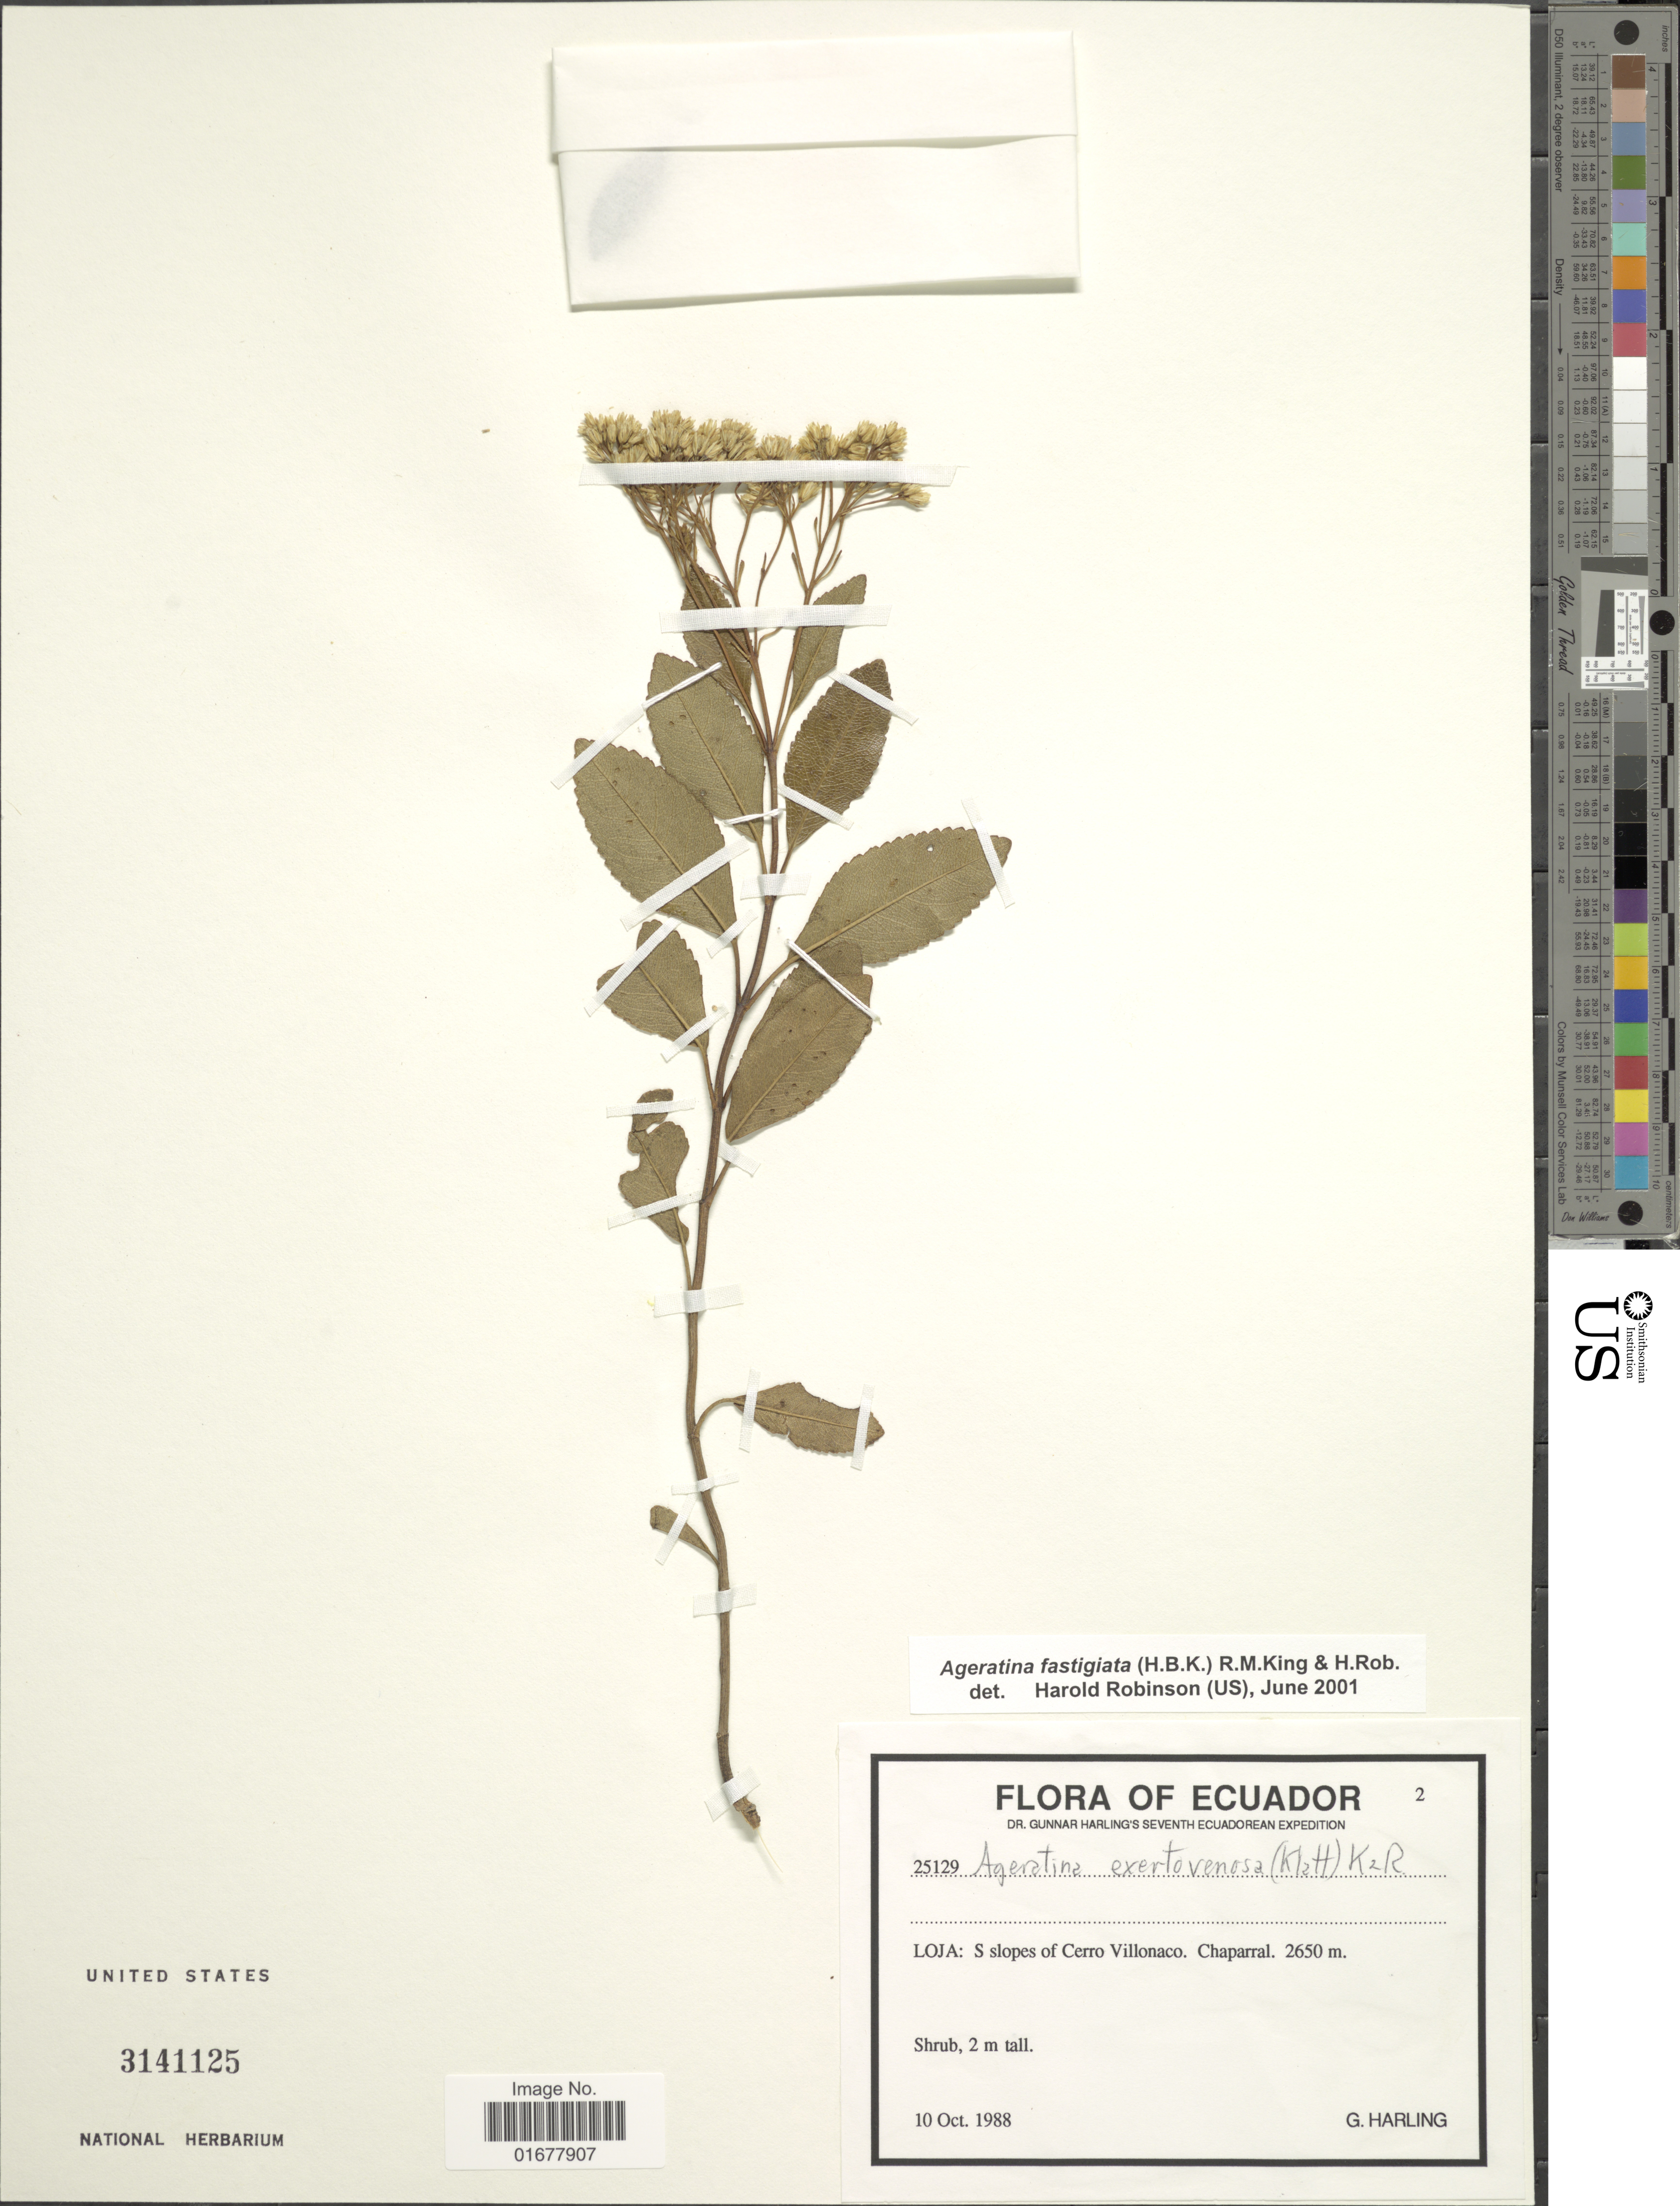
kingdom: Plantae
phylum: Tracheophyta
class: Magnoliopsida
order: Asterales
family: Asteraceae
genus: Ageratina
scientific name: Ageratina exserto-venosa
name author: (Klatt) R.M. King & H. Rob.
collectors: G. Harling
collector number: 25129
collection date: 1988-10-10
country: Ecuador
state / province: Loja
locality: Loja: S slope of Cerro Villonaco, Chaparral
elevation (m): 2650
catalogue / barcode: US 3141125